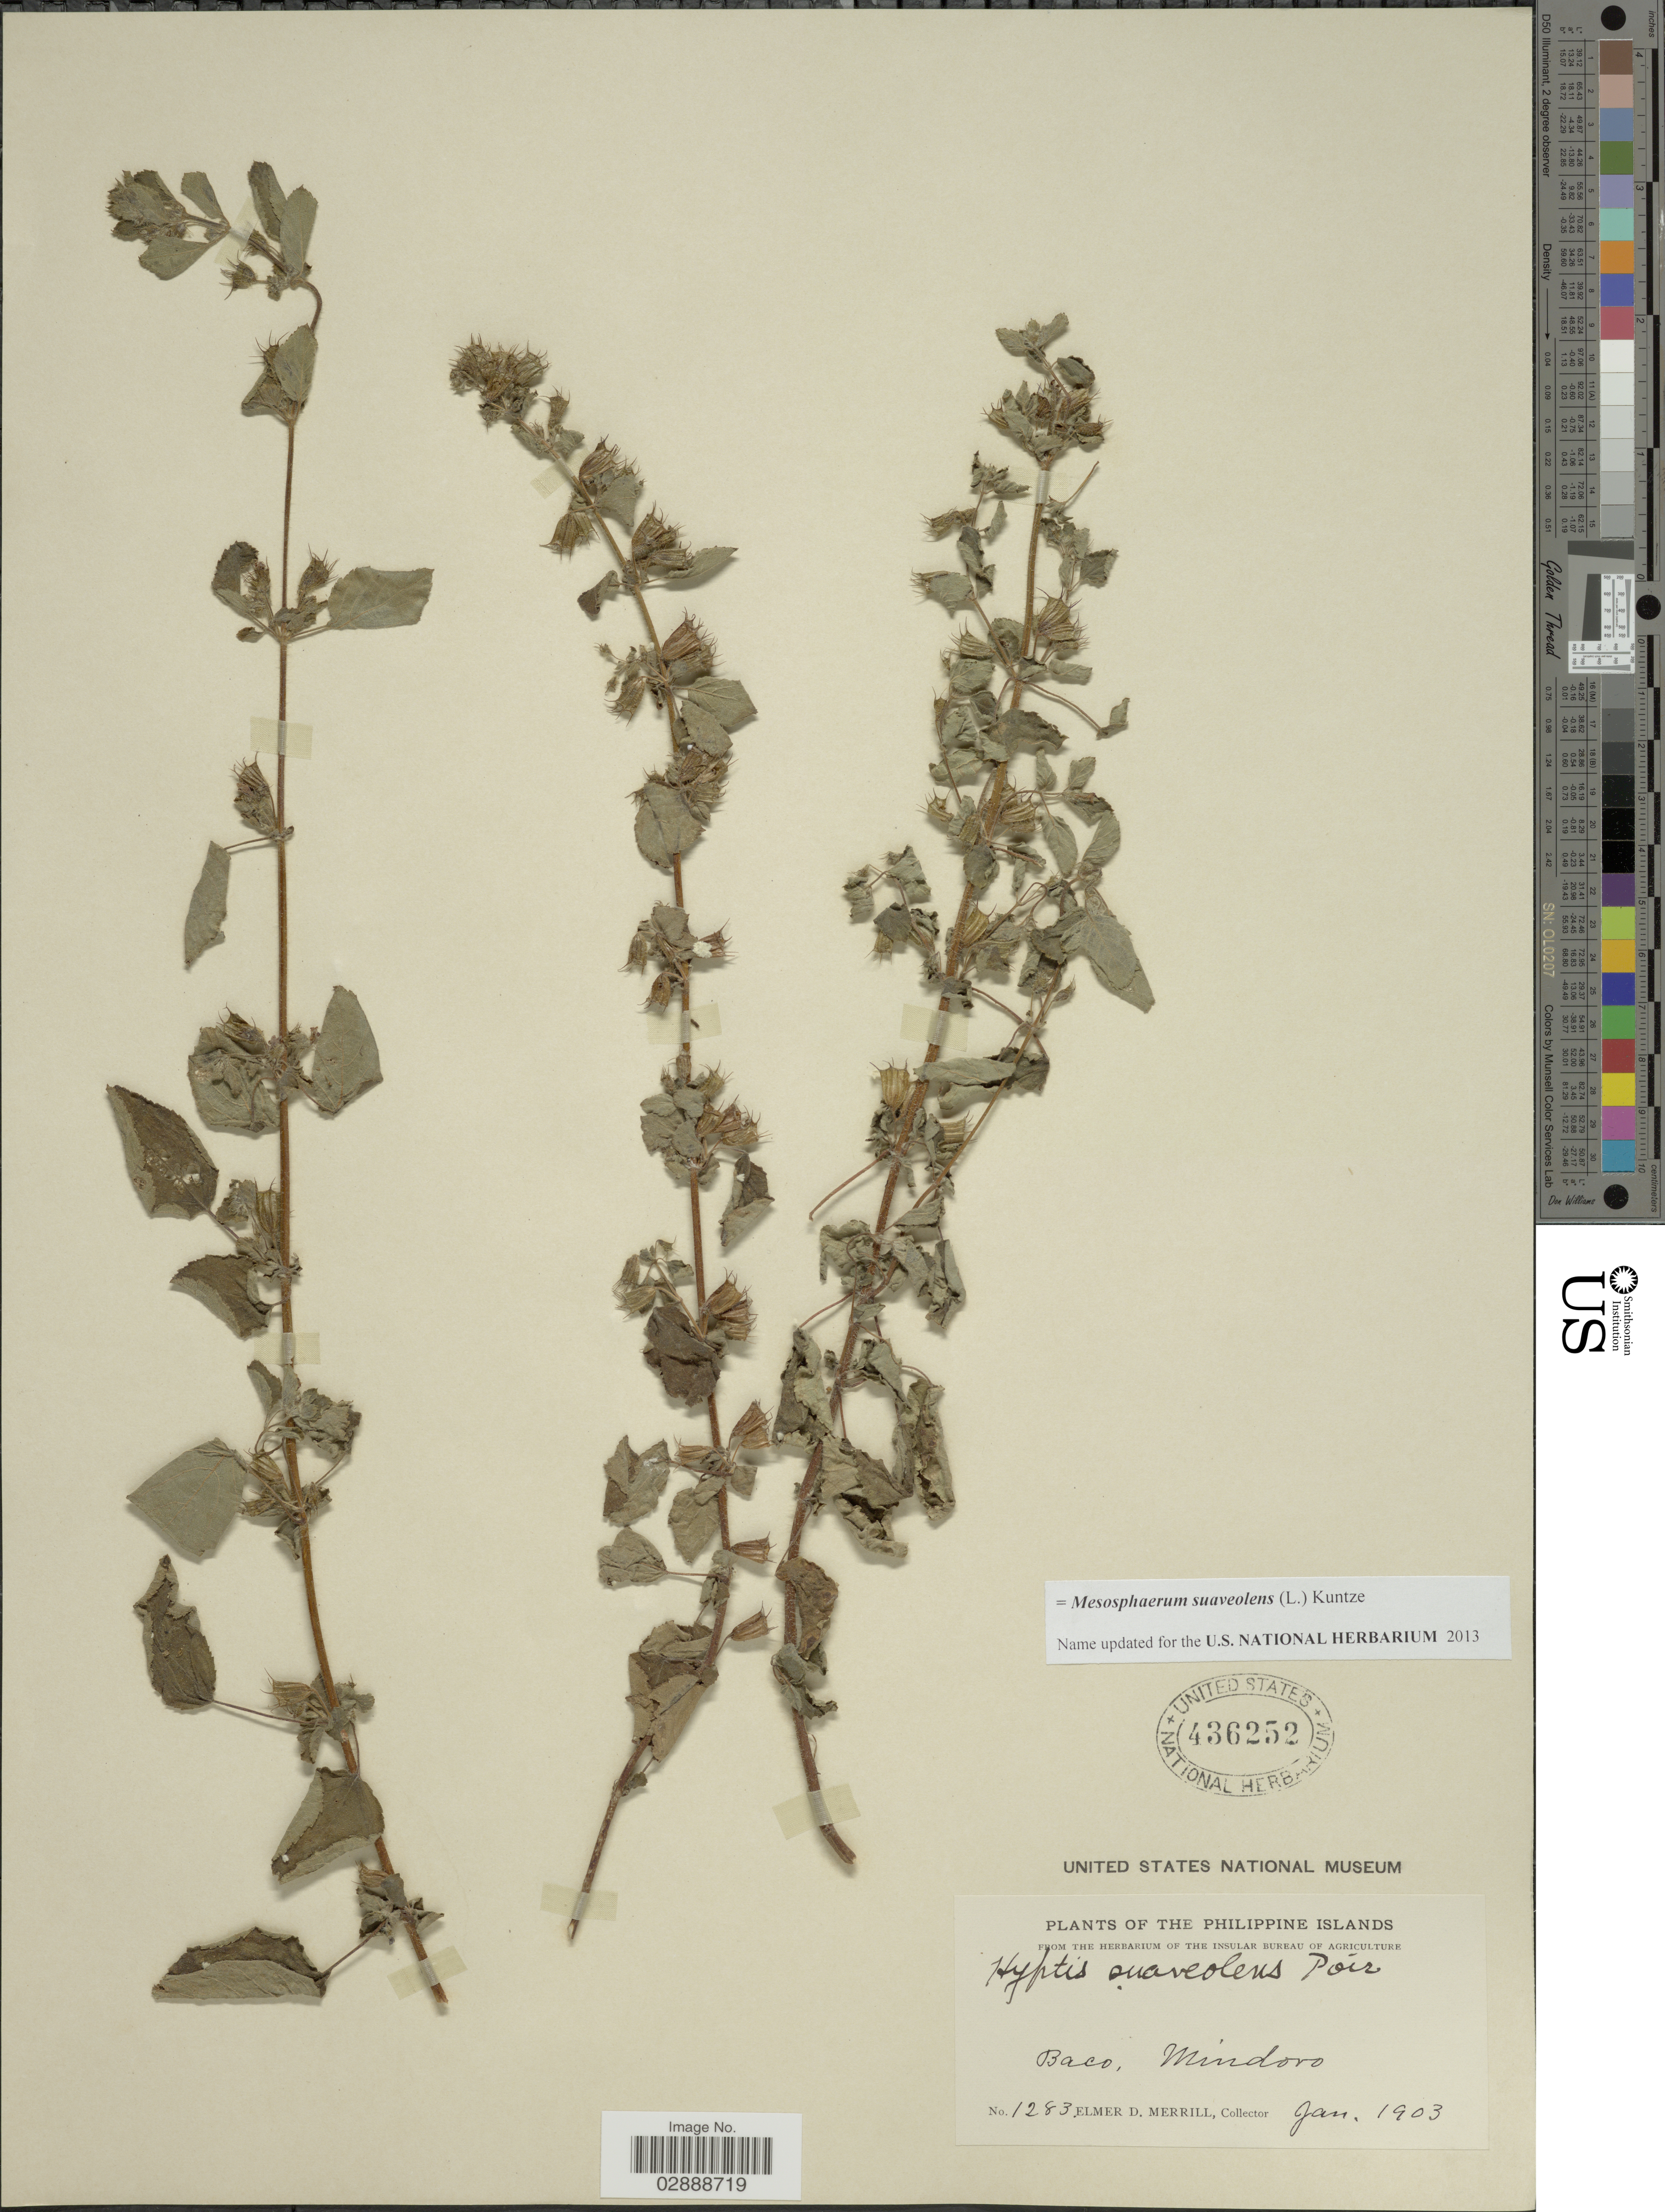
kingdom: Plantae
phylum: Tracheophyta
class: Magnoliopsida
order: Lamiales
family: Lamiaceae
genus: Mesosphaerum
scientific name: Mesosphaerum suaveolens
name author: (L.) Kuntze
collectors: E. D. Merrill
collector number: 1283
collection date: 1903-01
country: Philippines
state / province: Mimaropa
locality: Baco, Mindoro.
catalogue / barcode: US 436252